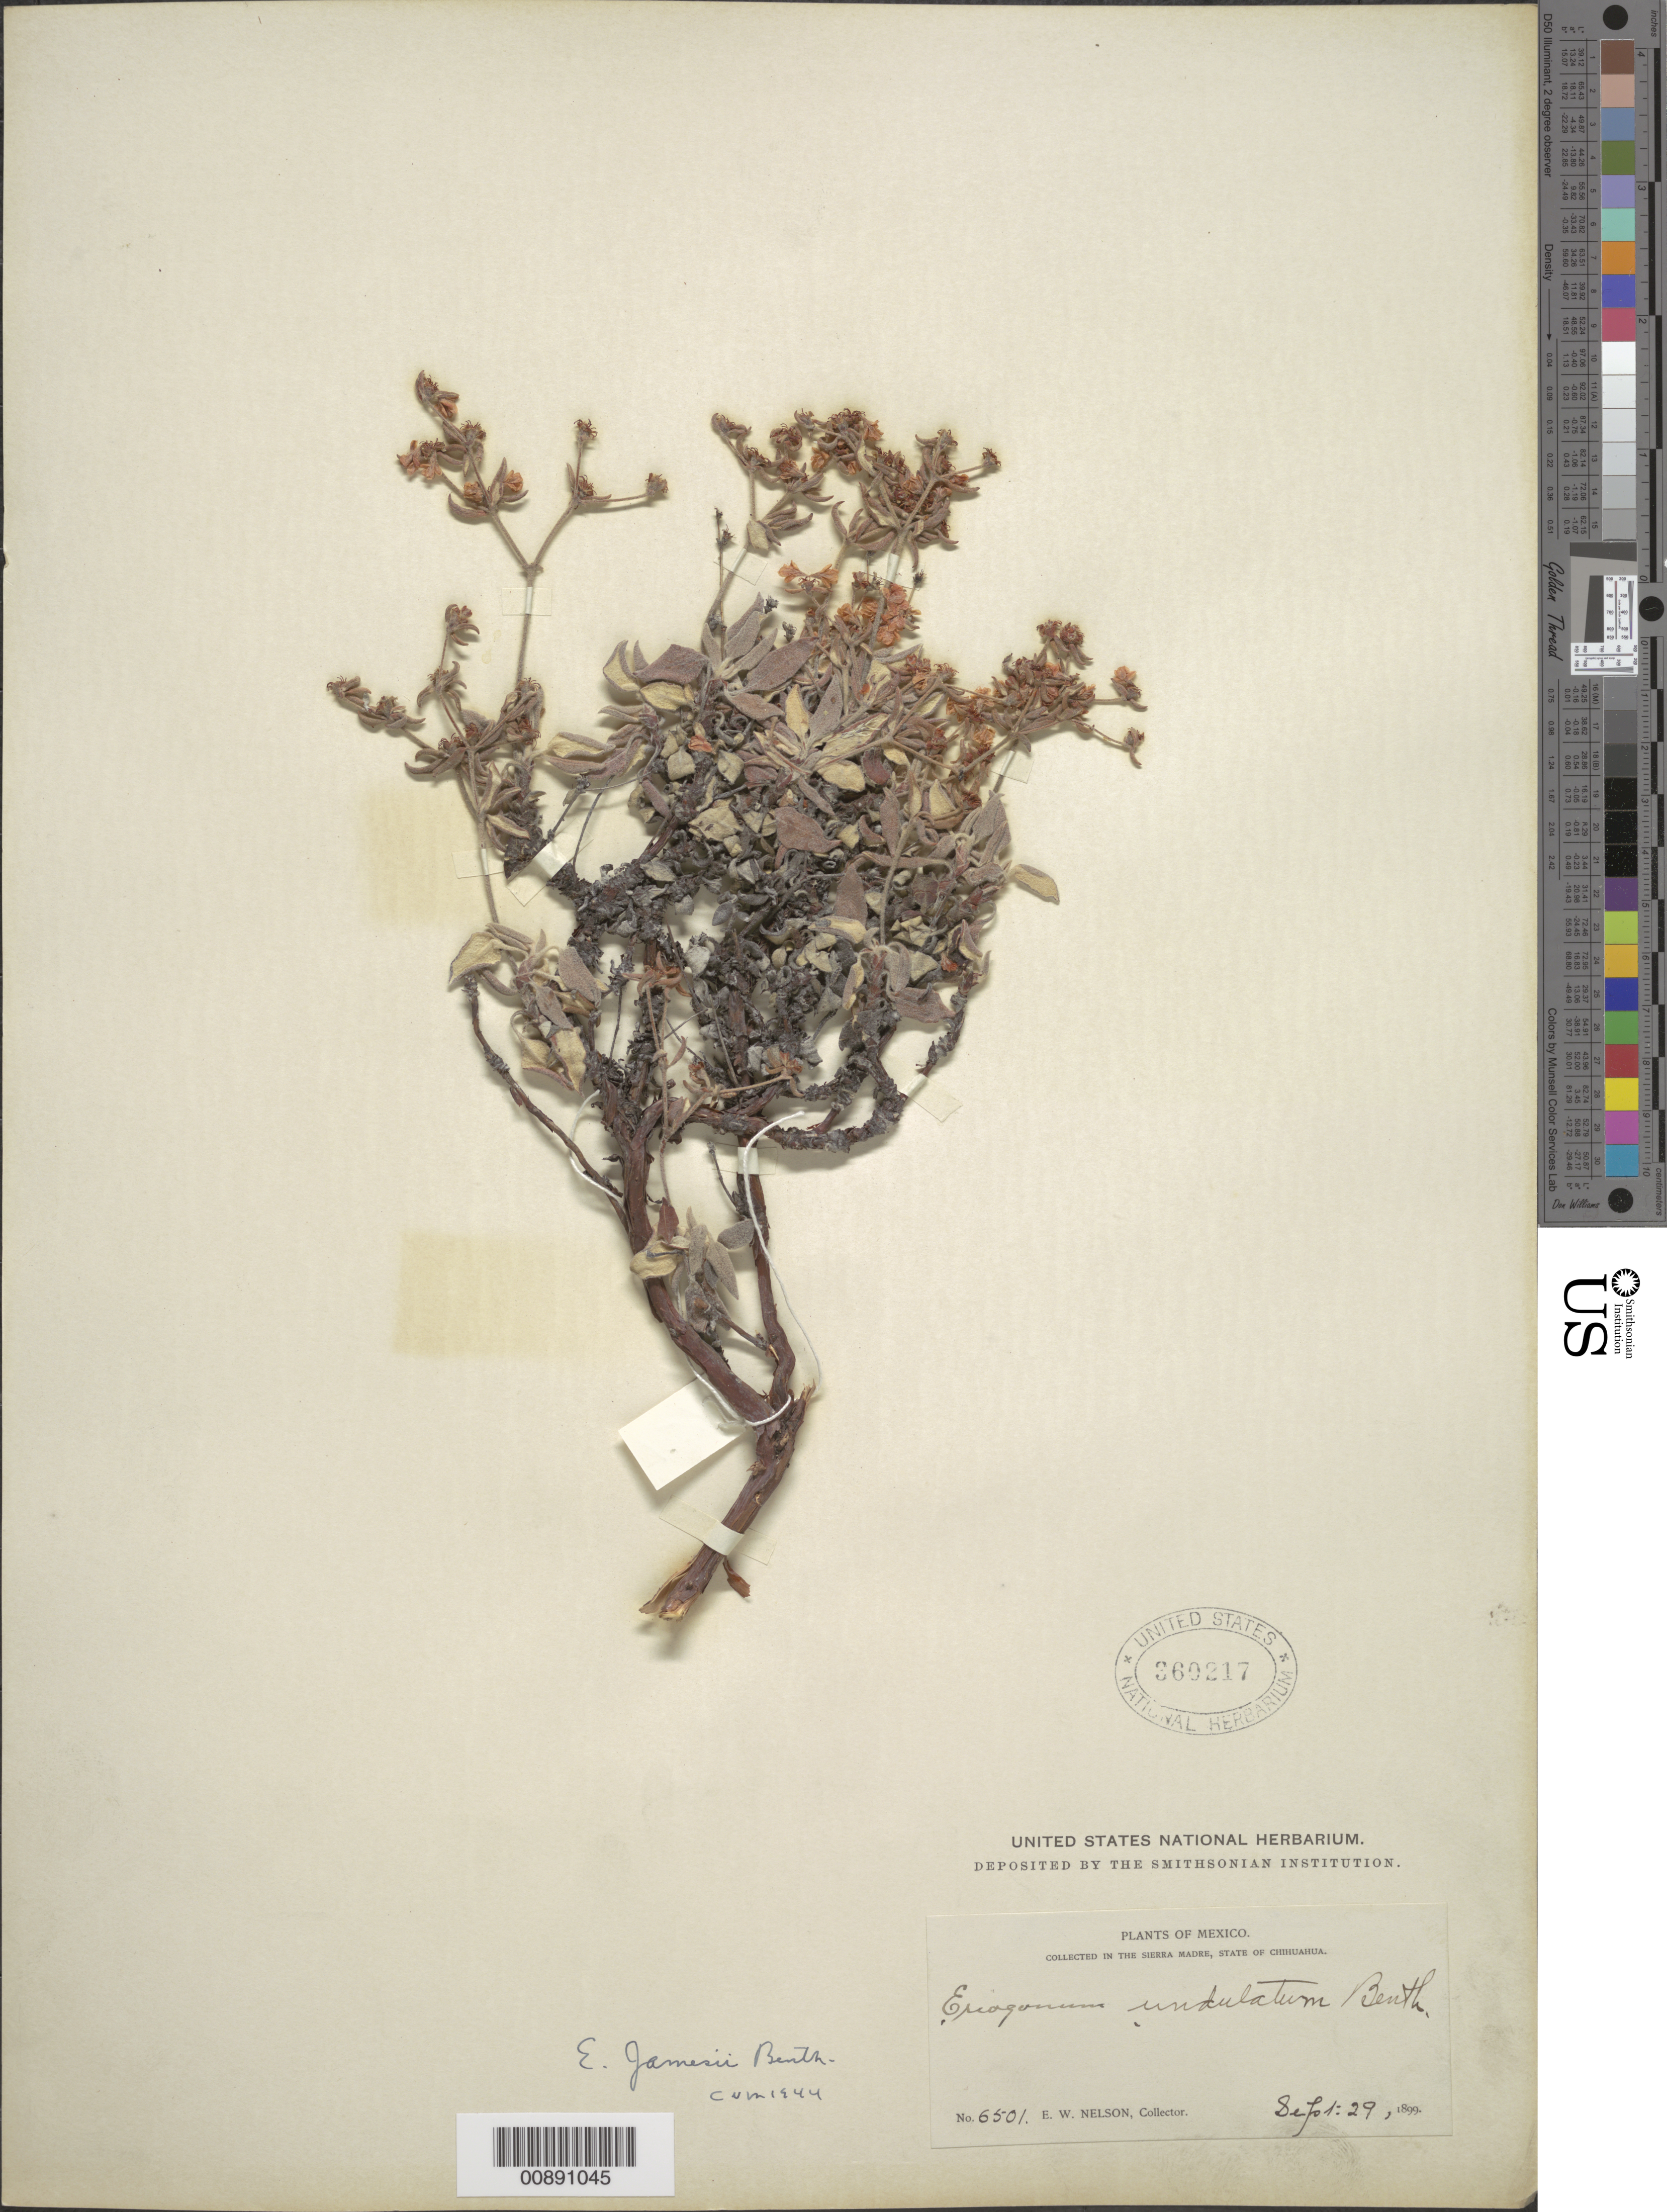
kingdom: Plantae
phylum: Tracheophyta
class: Magnoliopsida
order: Caryophyllales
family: Polygonaceae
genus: Eriogonum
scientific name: Eriogonum jamesii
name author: Benth.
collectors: E. W. Nelson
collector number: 6501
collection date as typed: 29 Sep 1899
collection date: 1899-09-29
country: Mexico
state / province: Chihuahua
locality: Sierra Madre, Chihuahua.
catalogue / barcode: US 360217